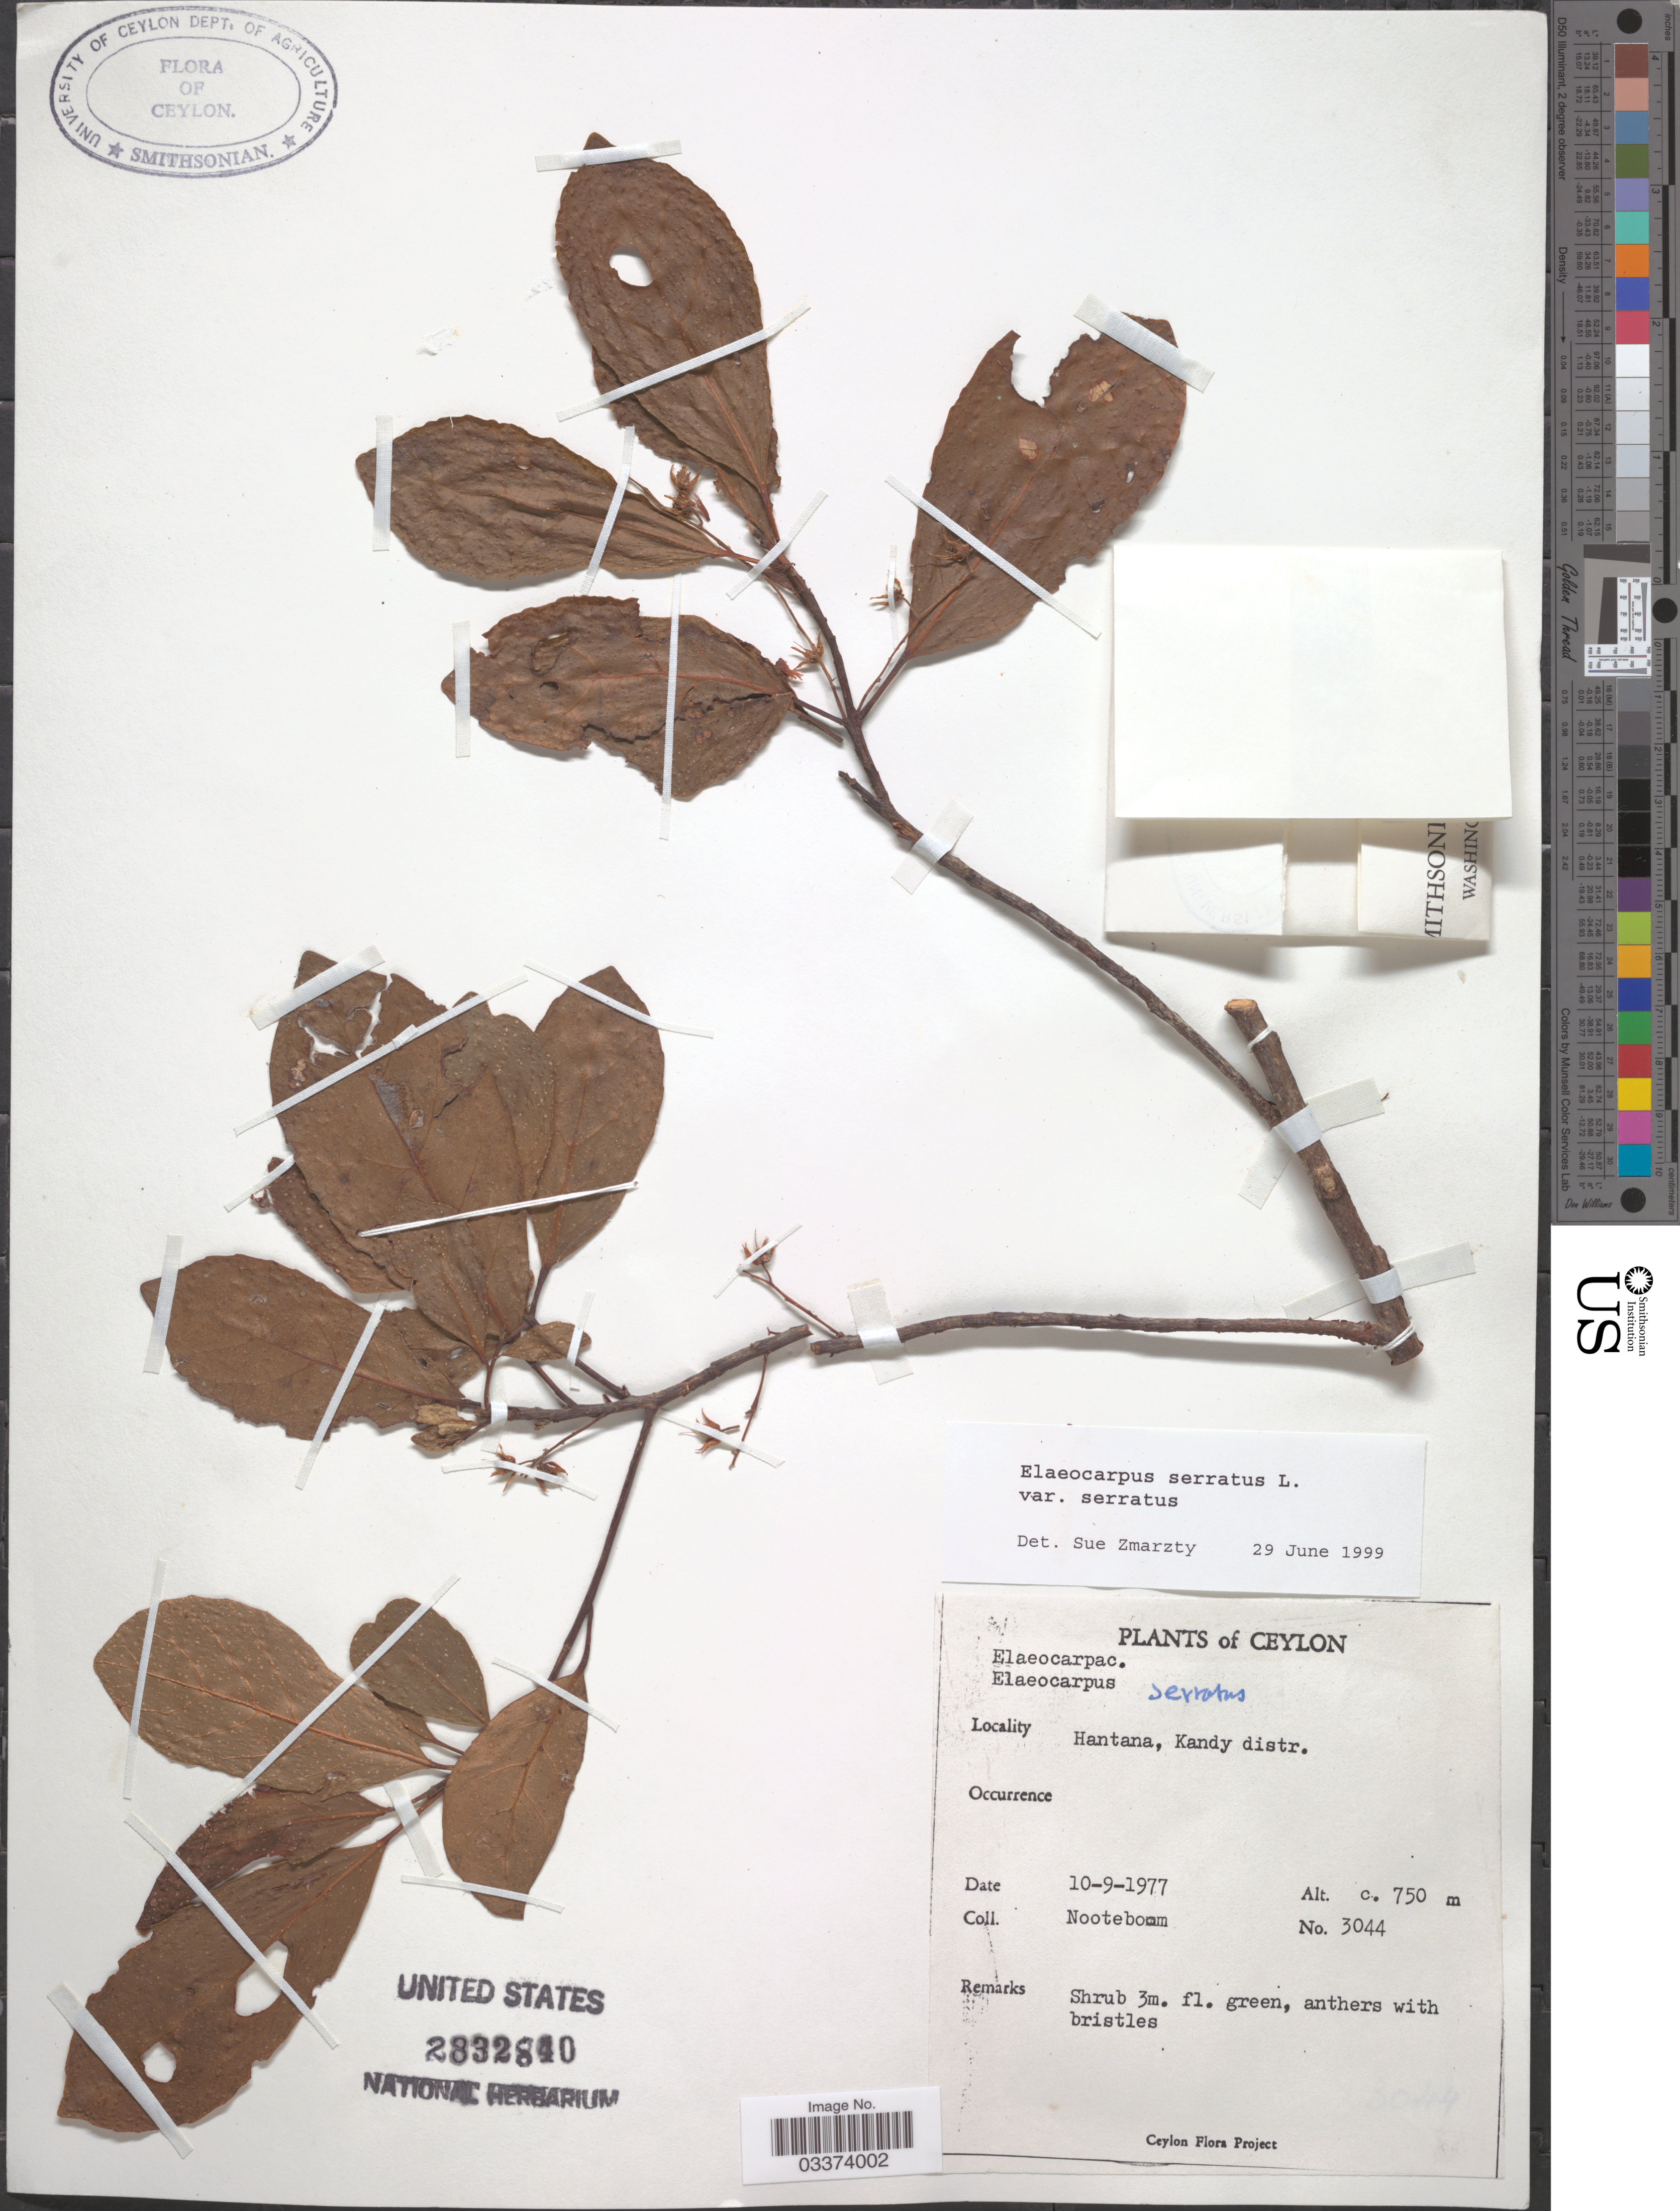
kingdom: Plantae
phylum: Tracheophyta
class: Magnoliopsida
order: Oxalidales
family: Elaeocarpaceae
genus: Elaeocarpus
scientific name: Elaeocarpus serratus var. serratus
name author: L.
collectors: Nooteboom, --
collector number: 3044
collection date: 1977-09-10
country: Sri Lanka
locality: Ceylon. Hantana, Kandy distr.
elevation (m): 750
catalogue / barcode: US 2832840